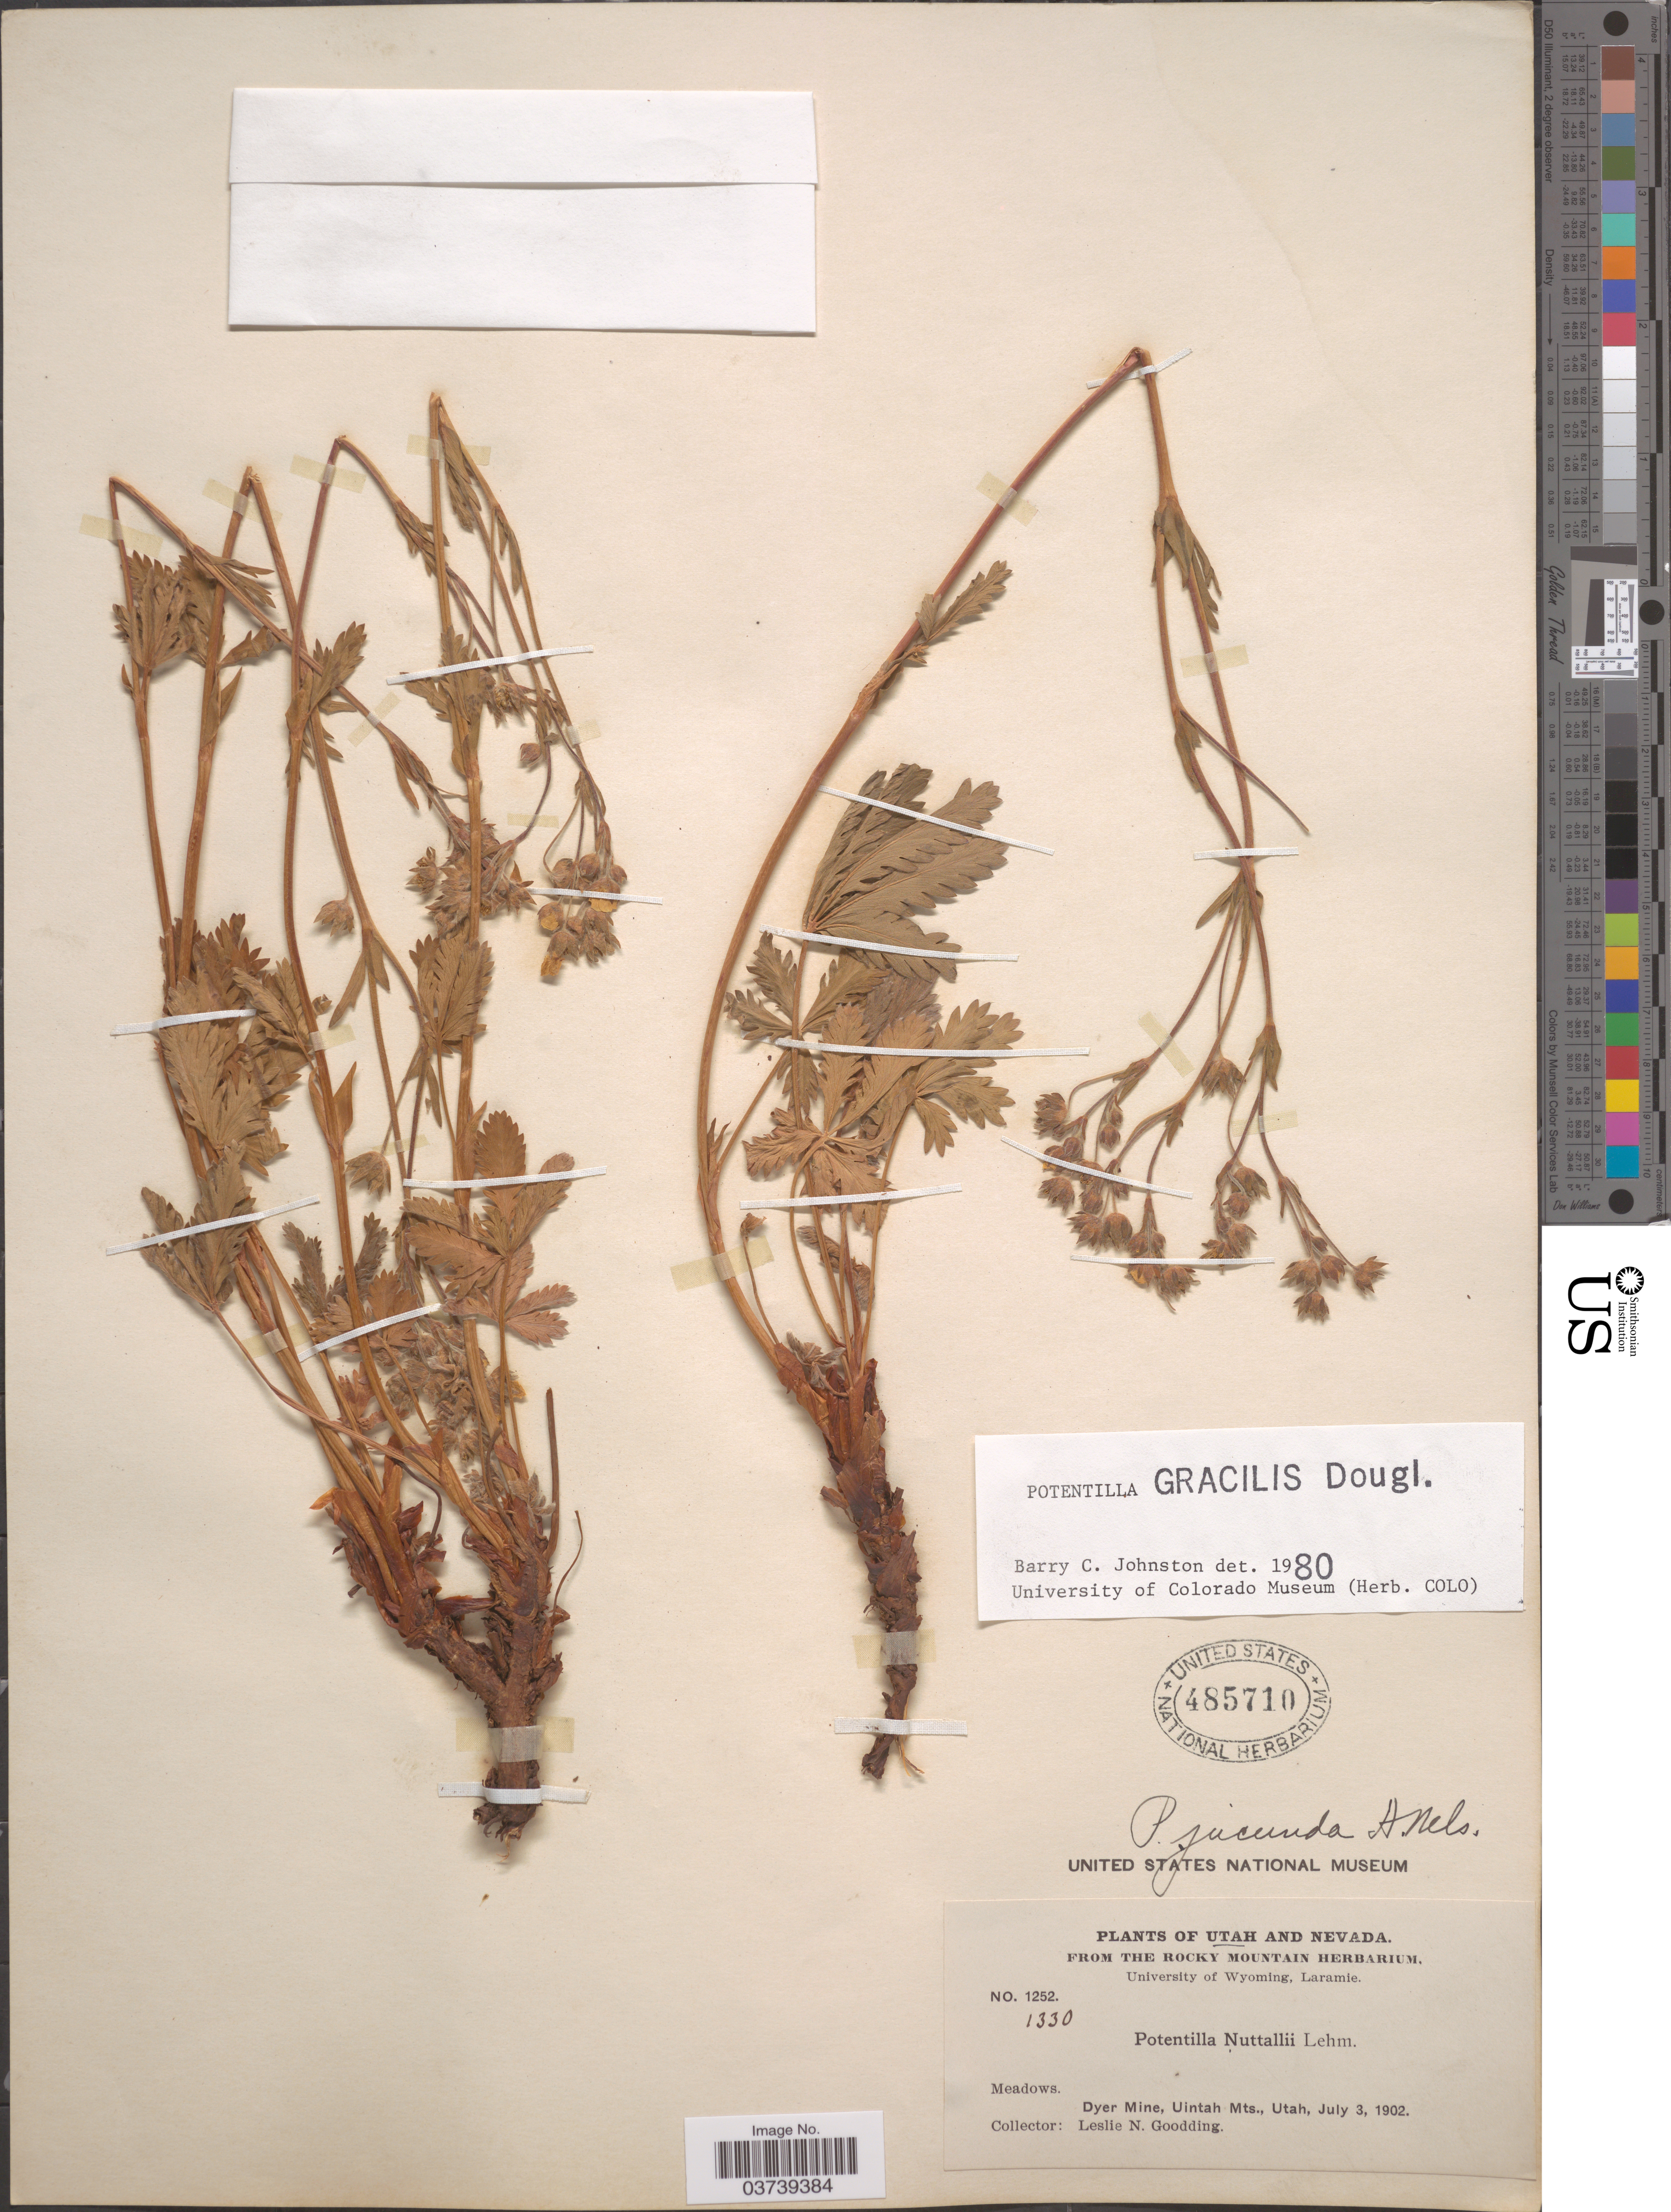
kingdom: Plantae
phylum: Tracheophyta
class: Magnoliopsida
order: Rosales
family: Rosaceae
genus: Potentilla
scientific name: Potentilla gracilis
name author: Douglas ex Hook.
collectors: L. N. Goodding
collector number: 1252/1330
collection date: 1902-07-03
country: United States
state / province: Utah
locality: Dyer Mine, Uintah Mts.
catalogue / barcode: US 485710